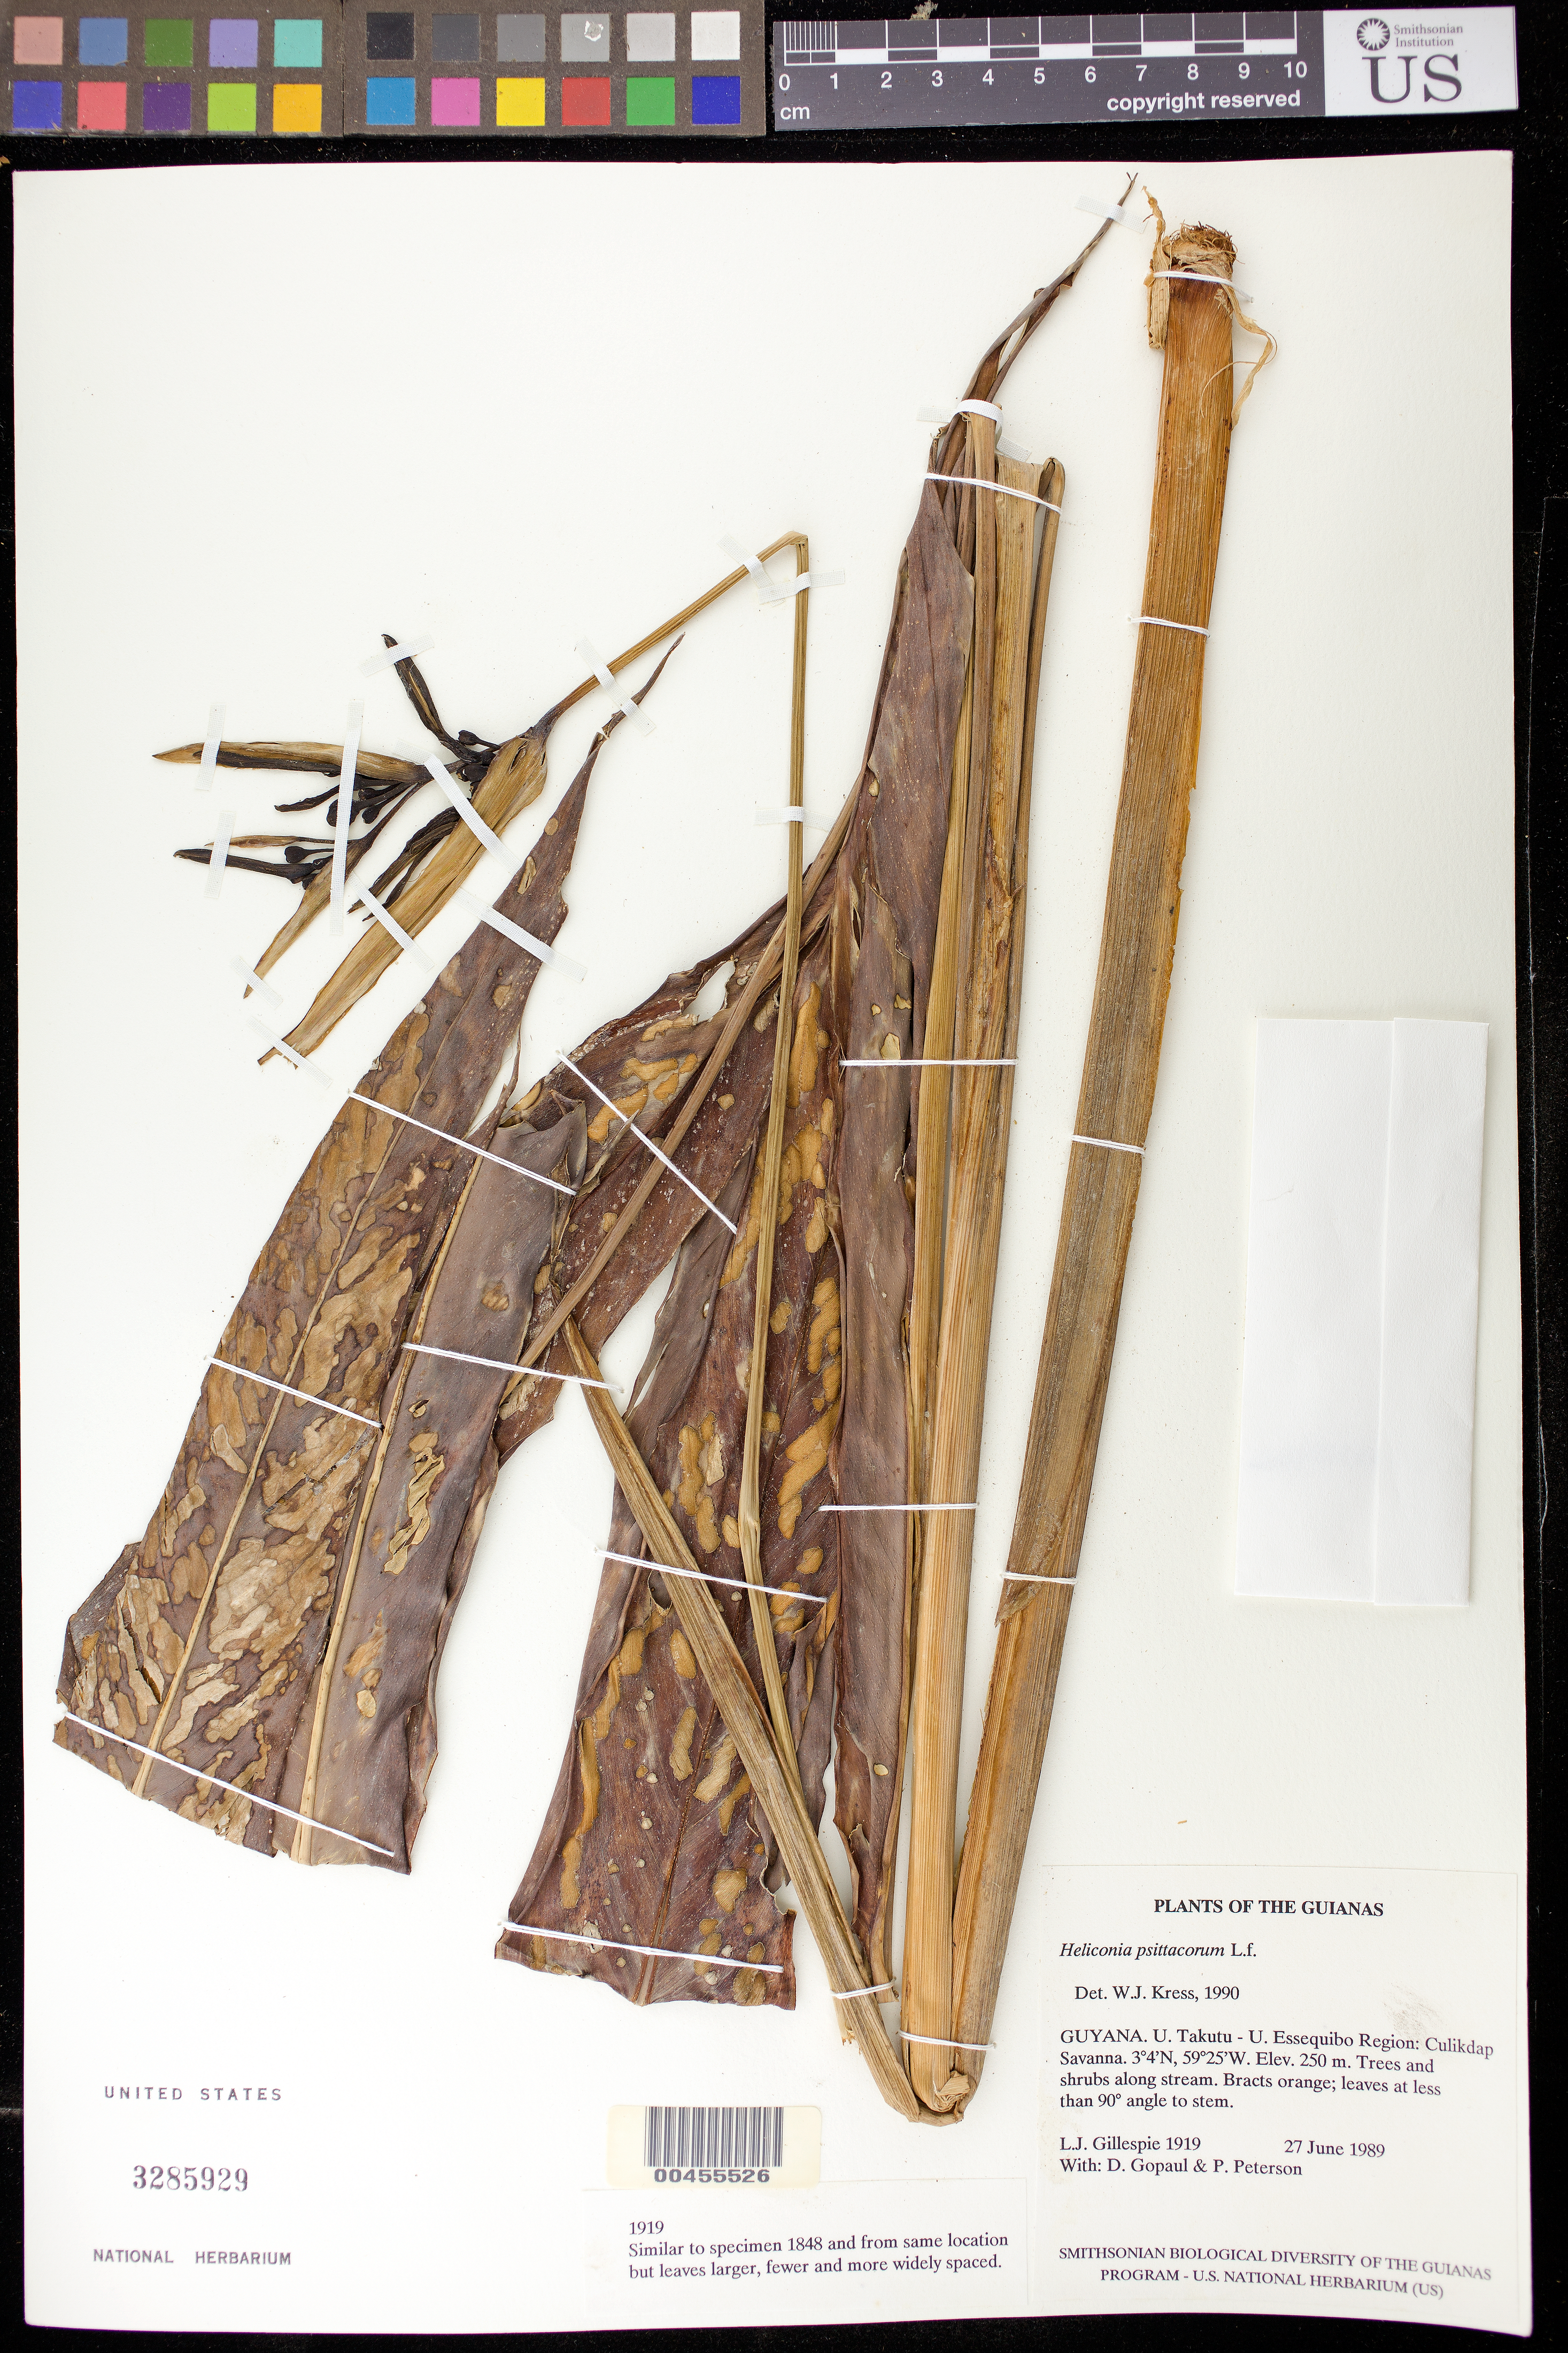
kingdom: Plantae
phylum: Tracheophyta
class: Liliopsida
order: Zingiberales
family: Heliconiaceae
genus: Heliconia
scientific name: Heliconia psittacorum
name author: L. f.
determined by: Kress, W. J., (US), Smithsonian Institution - National Museum of Natural History (UNITED STATES)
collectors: L. J. Gillespie, D. Gopaul & P. M. Peterson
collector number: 1919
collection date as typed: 27 June 1989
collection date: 1989-06-27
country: Guyana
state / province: U. Takutu-U. Essequibo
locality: SE Kanuku Mts, Culikdap Savanna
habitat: Trees and shrubs along stream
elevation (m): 250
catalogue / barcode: US 3285929